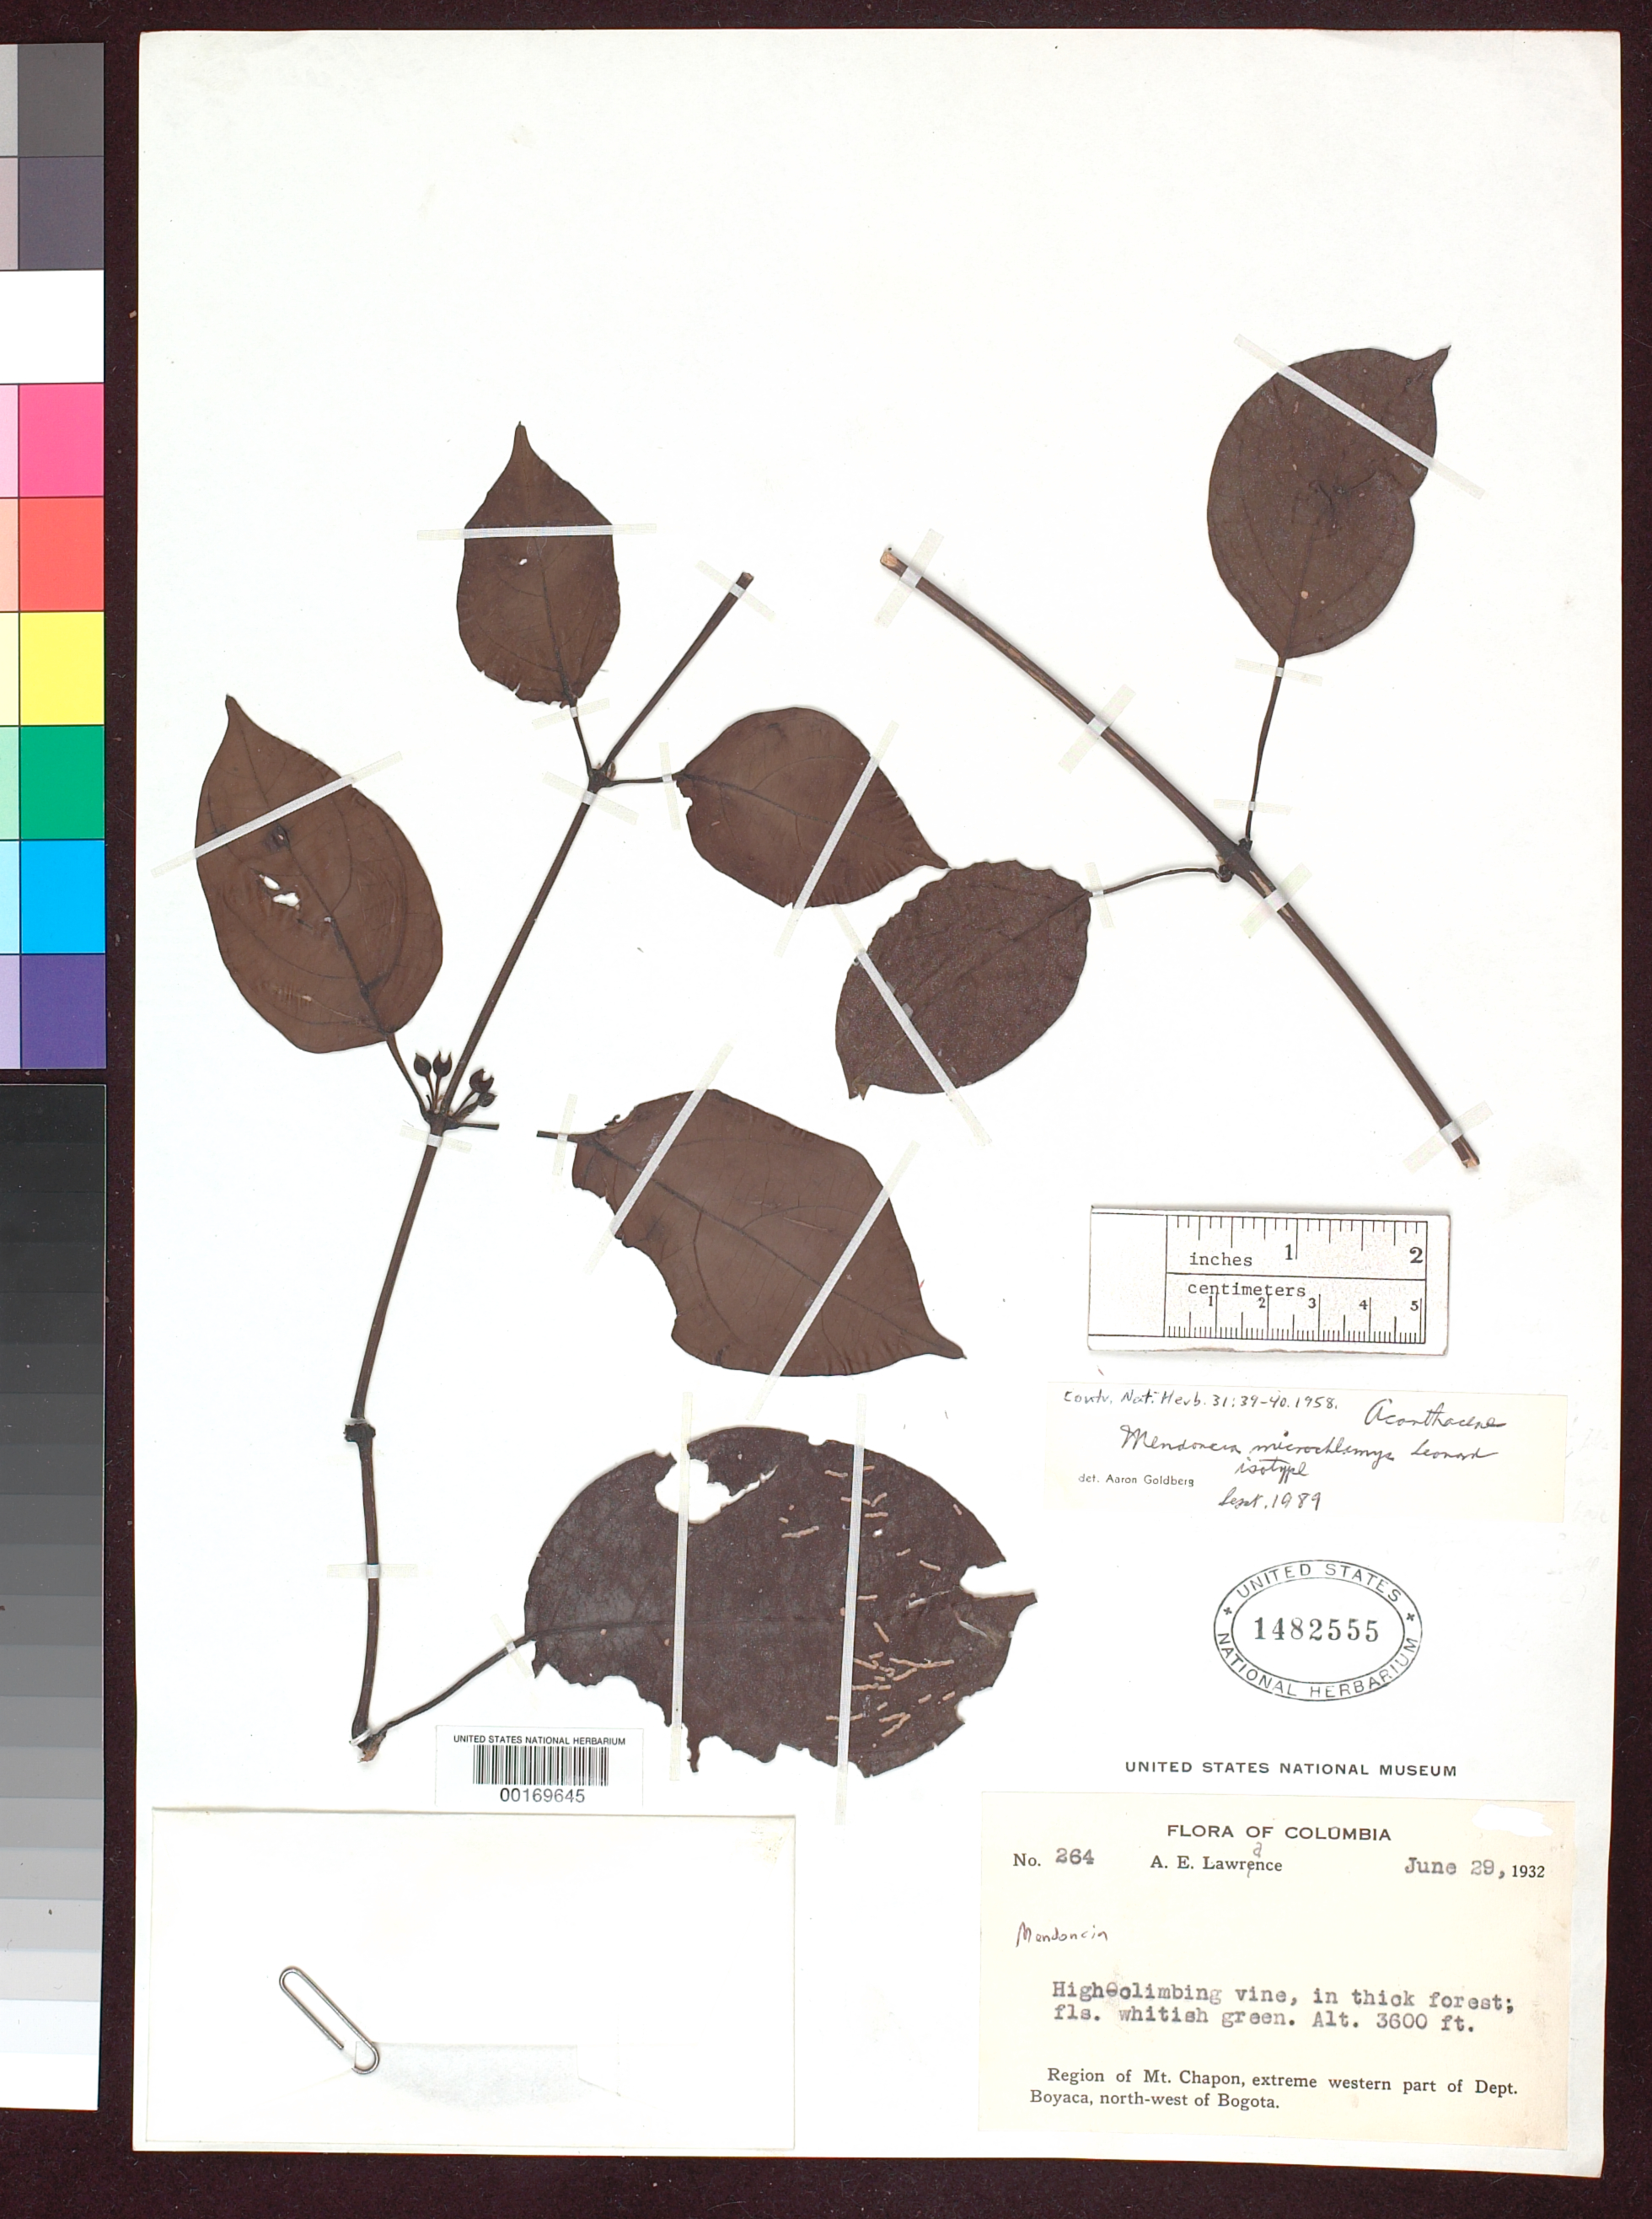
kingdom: Plantae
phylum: Tracheophyta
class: Magnoliopsida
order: Lamiales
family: Acanthaceae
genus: Mendoncia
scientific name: Mendoncia microchlamys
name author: Leonard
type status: Isotype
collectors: A. Lawrance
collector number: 264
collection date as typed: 29 Jun 1932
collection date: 1932-06-29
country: Colombia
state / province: Boyacá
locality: Mt. Chapon region, extreme W part of Boyaca Dept., NW of Bogota.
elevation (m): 1097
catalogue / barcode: US 1482555